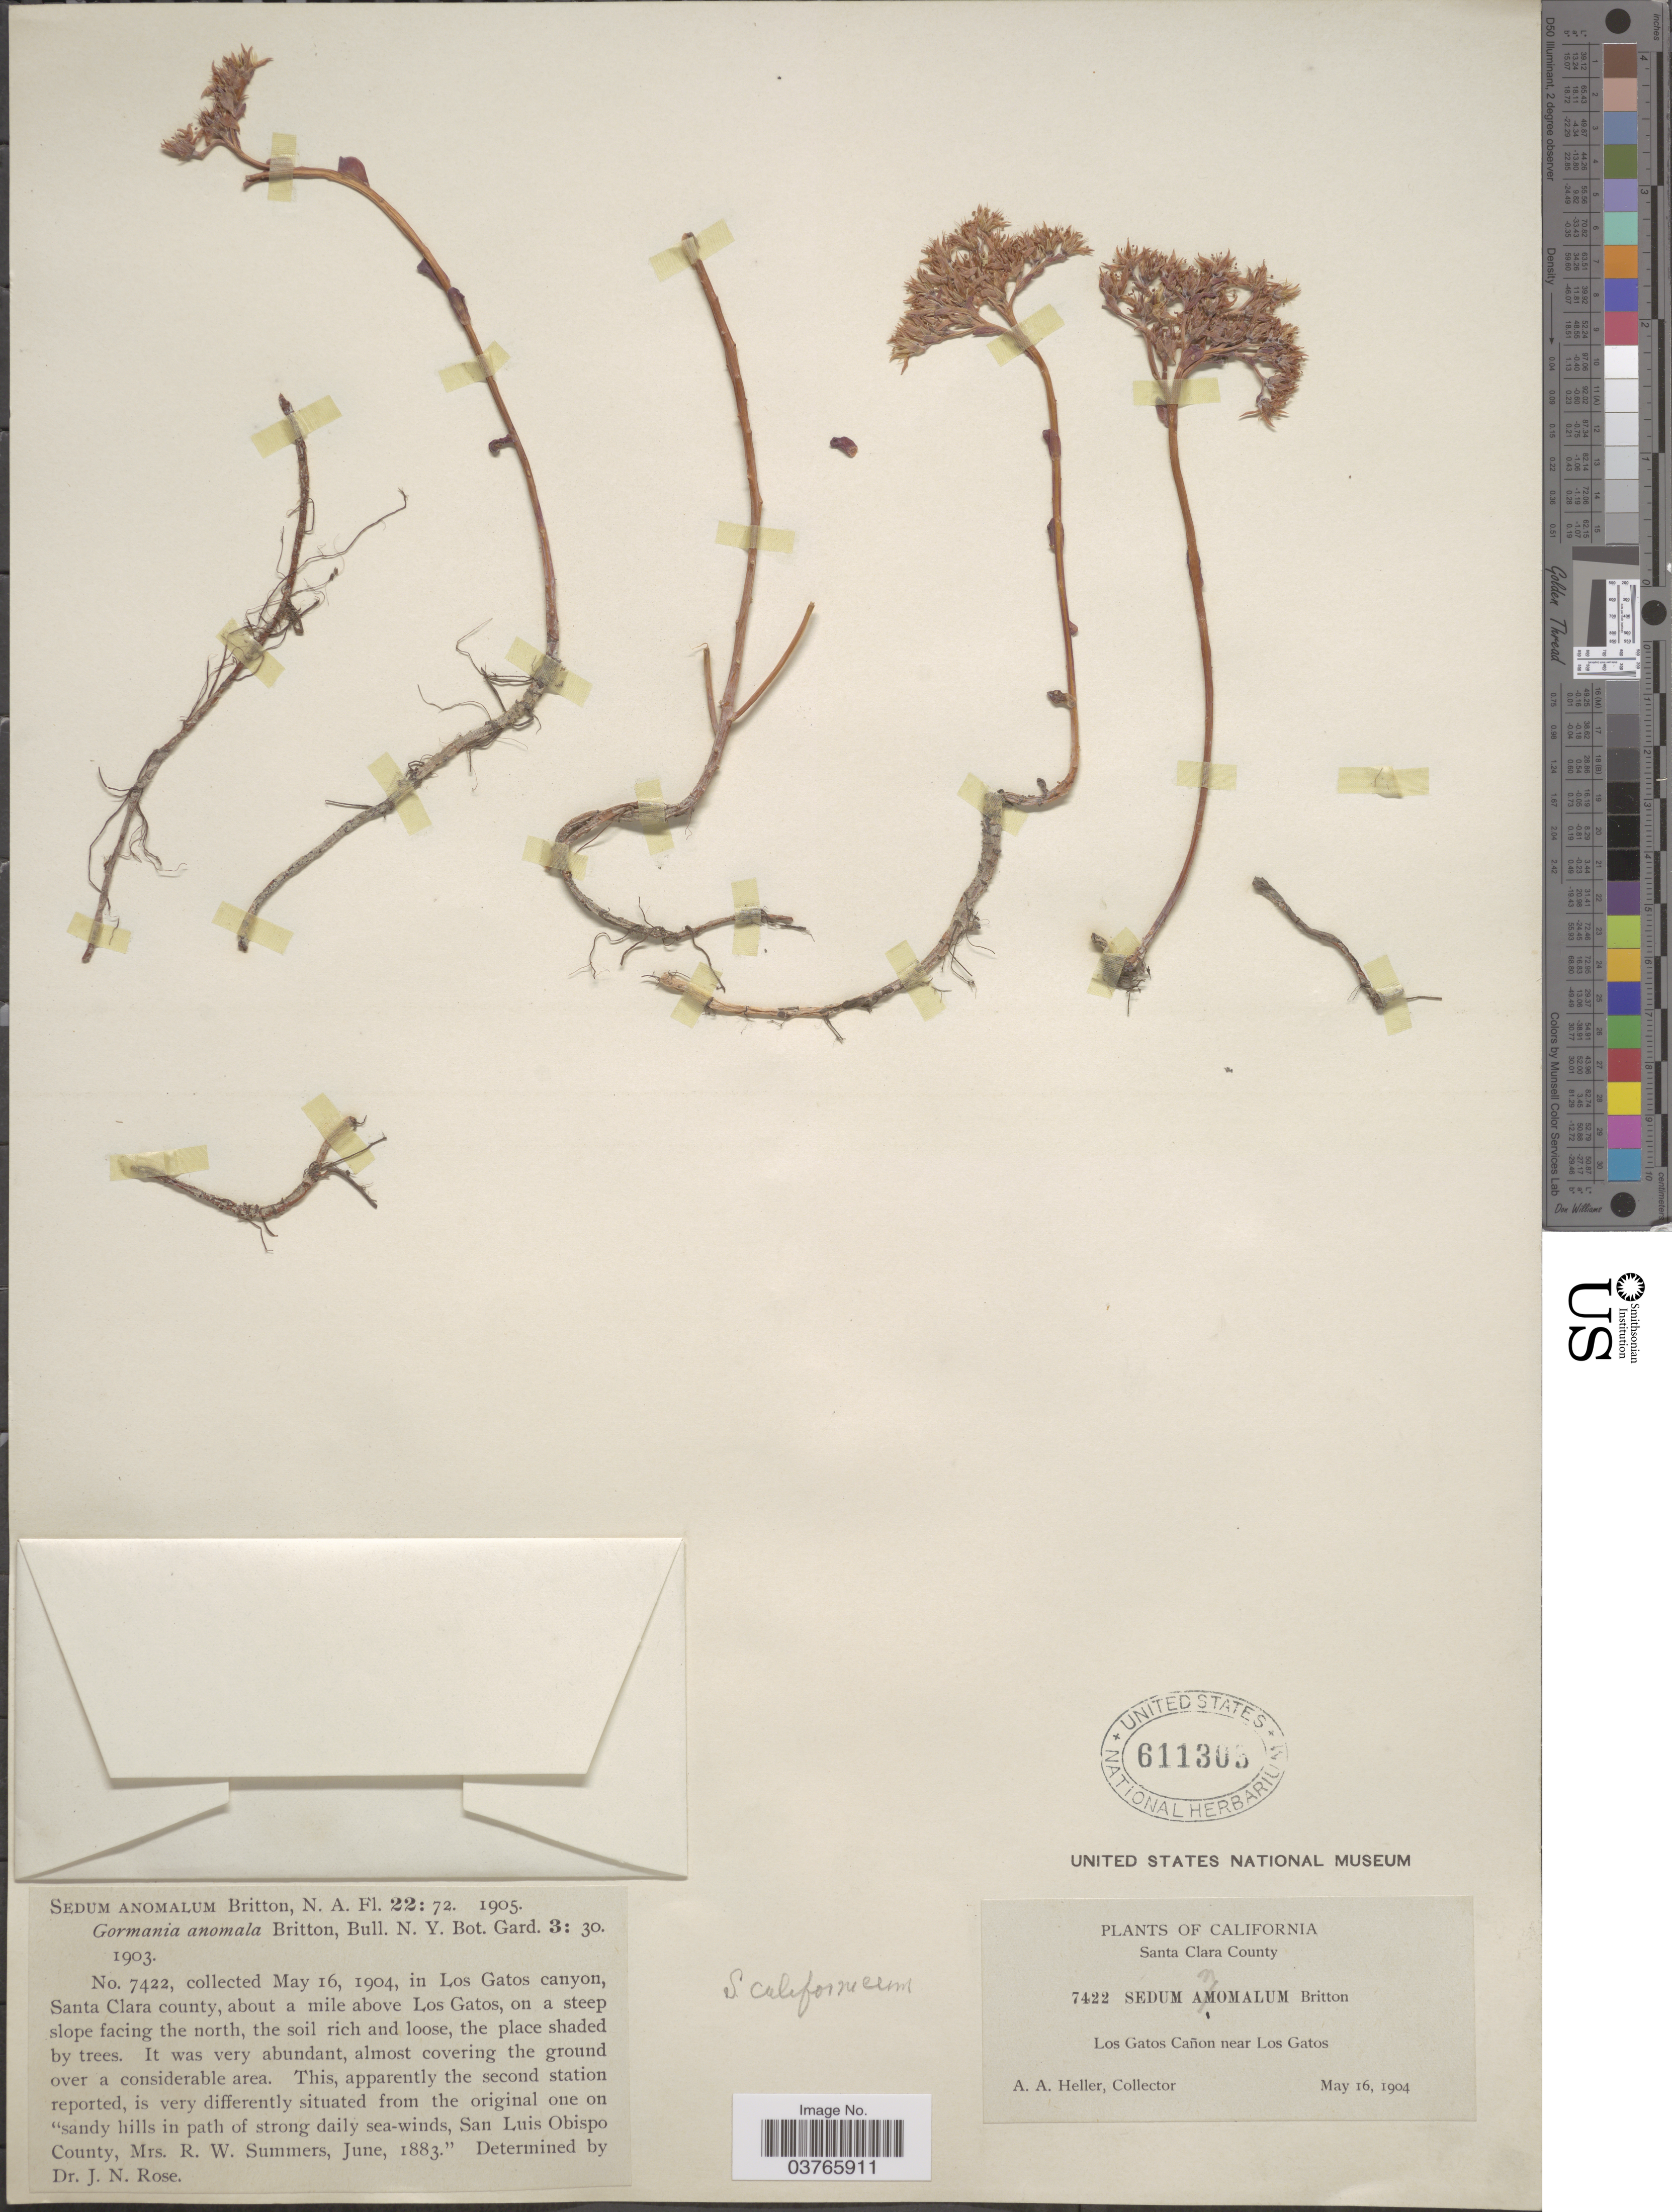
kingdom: Plantae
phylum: Tracheophyta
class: Magnoliopsida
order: Saxifragales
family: Crassulaceae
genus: Sedum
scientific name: Sedum californicum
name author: Britton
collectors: A. A. Heller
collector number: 7422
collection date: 1904-05-16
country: United States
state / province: California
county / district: Santa Clara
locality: Santa Clara County. Los Gatos Cañon near Los Gatos. about a mile above Los Gatos, on a steep slope facing the north.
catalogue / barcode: US 611305